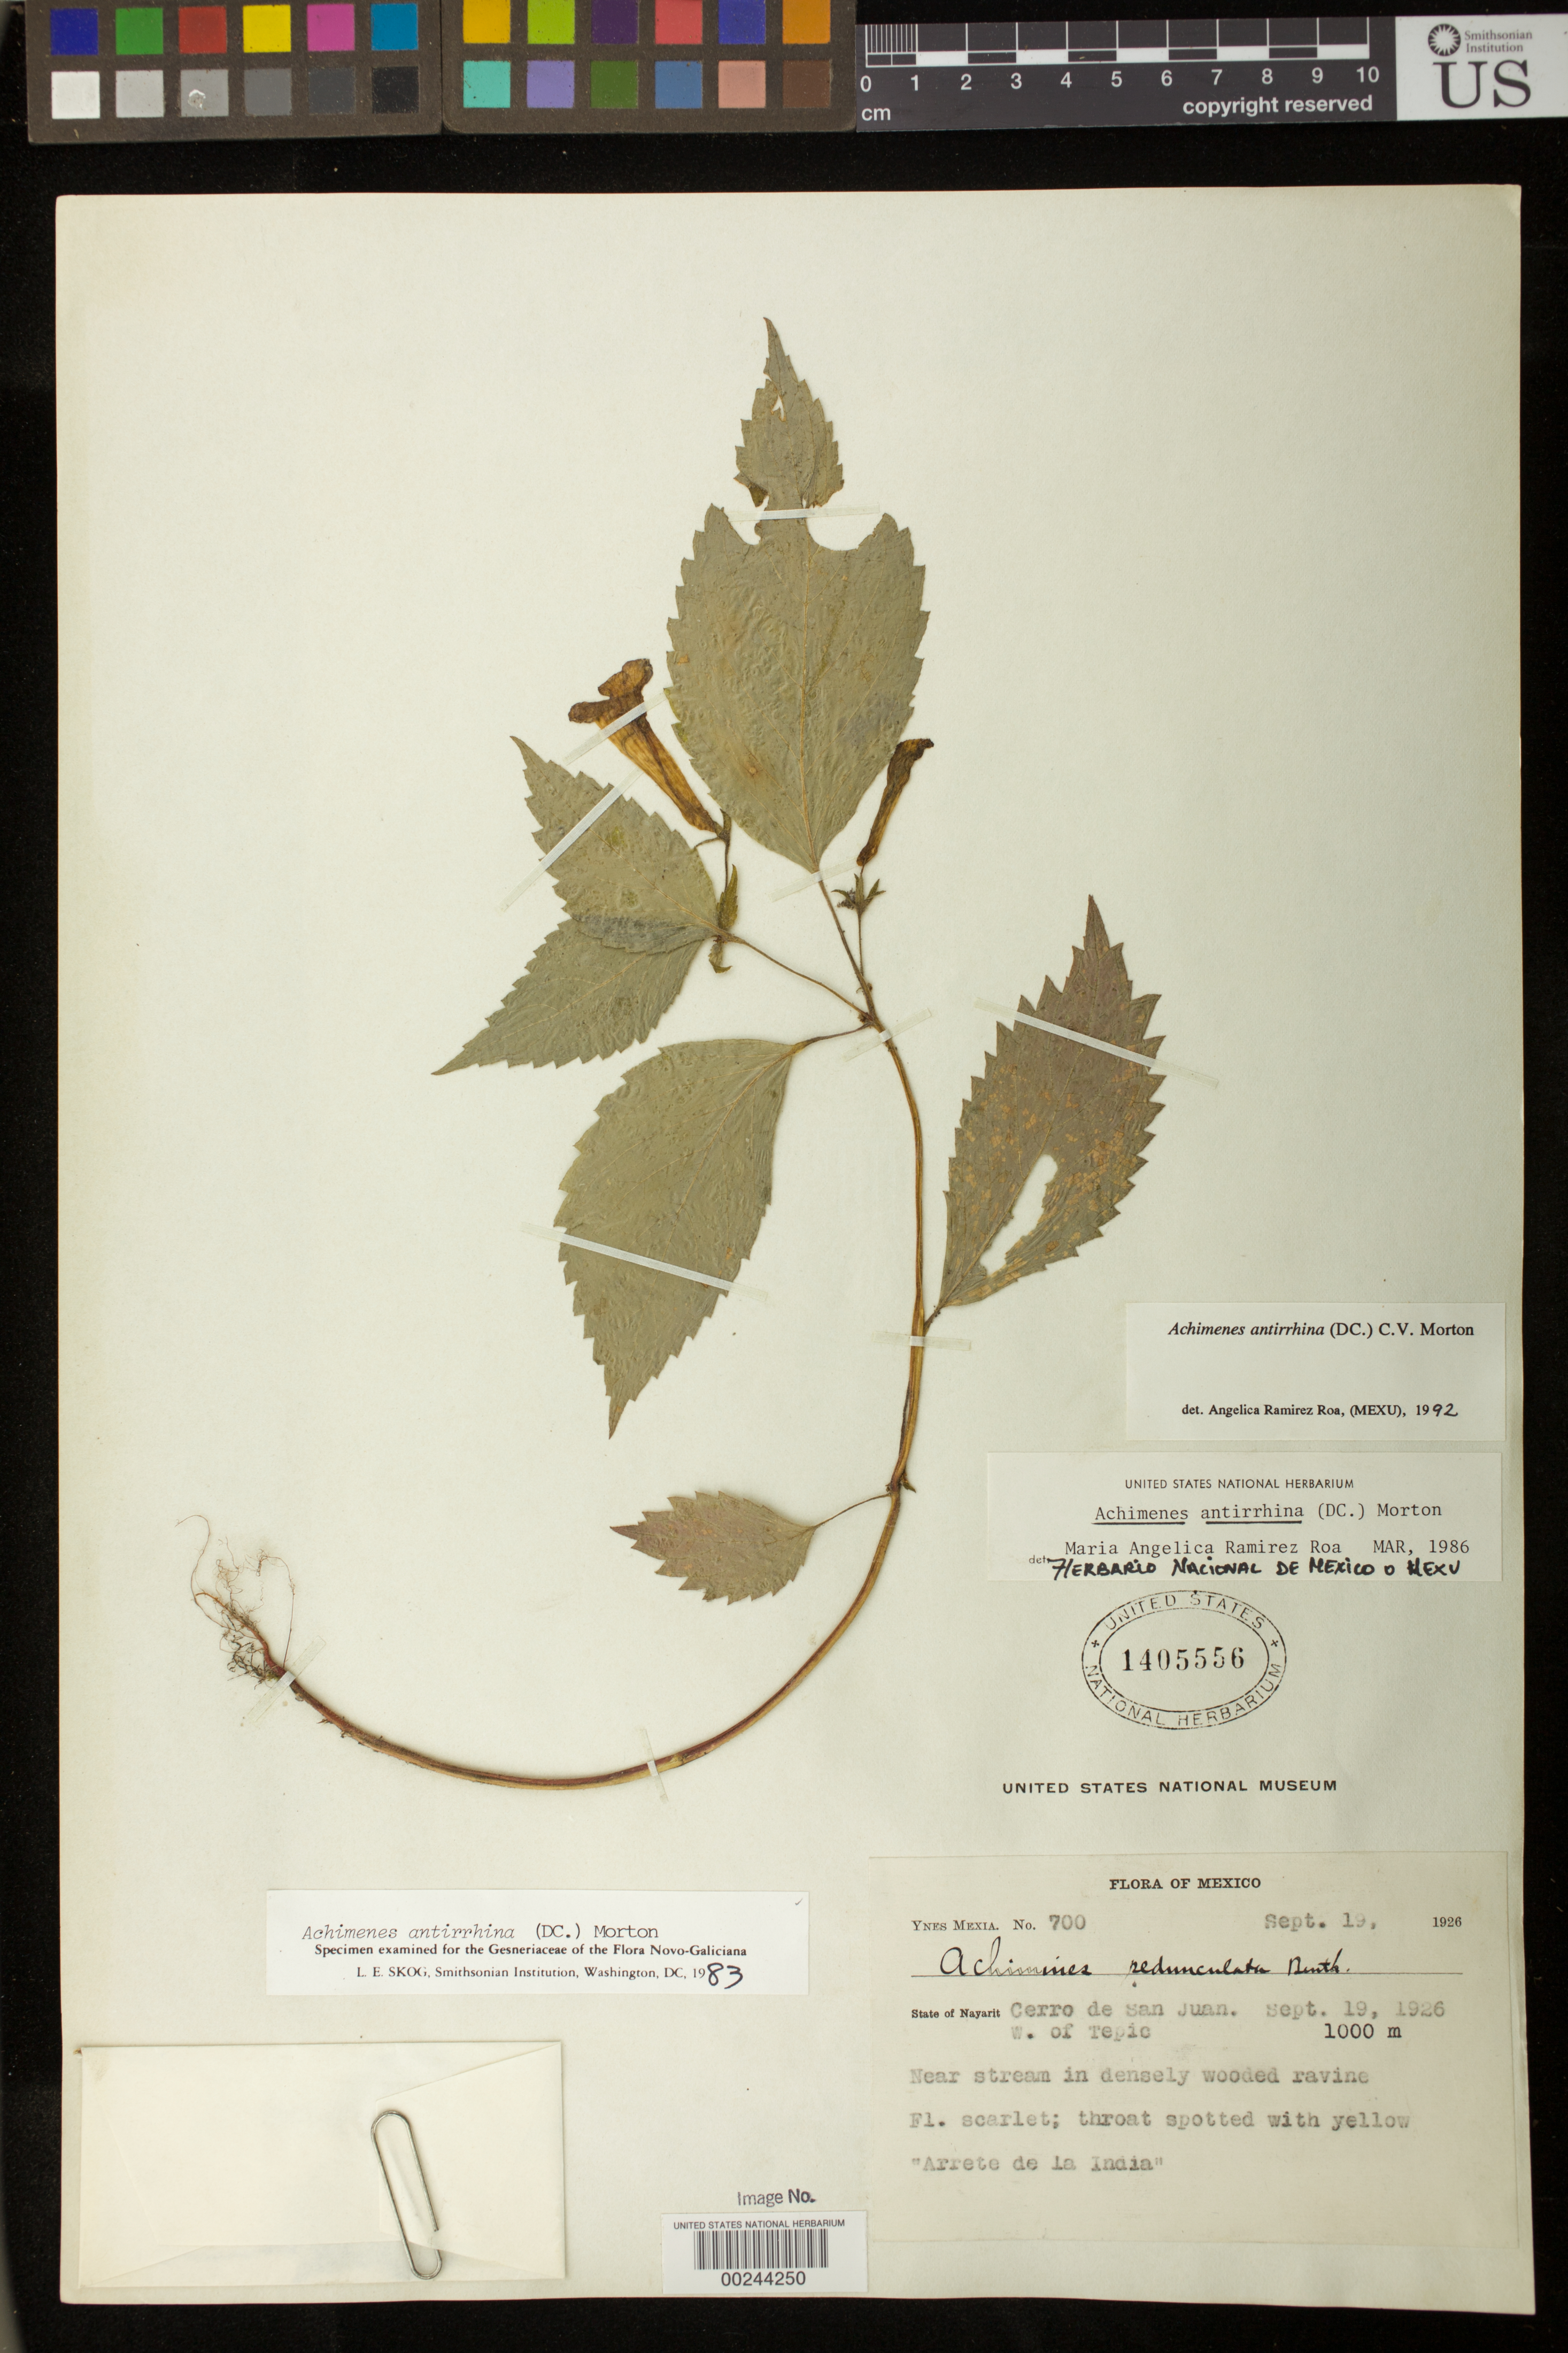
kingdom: Plantae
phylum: Tracheophyta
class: Magnoliopsida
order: Lamiales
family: Gesneriaceae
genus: Achimenes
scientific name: Achimenes antirrhina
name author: (DC.) C.V. Morton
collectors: Y. Mexia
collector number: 700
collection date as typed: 19 Sep 1926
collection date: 1926-09-19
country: Mexico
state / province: Nayarit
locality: Cerro de San Juan, W of Tepic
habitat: Near stream in densely wooded ravine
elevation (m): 1000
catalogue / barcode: US 1405556